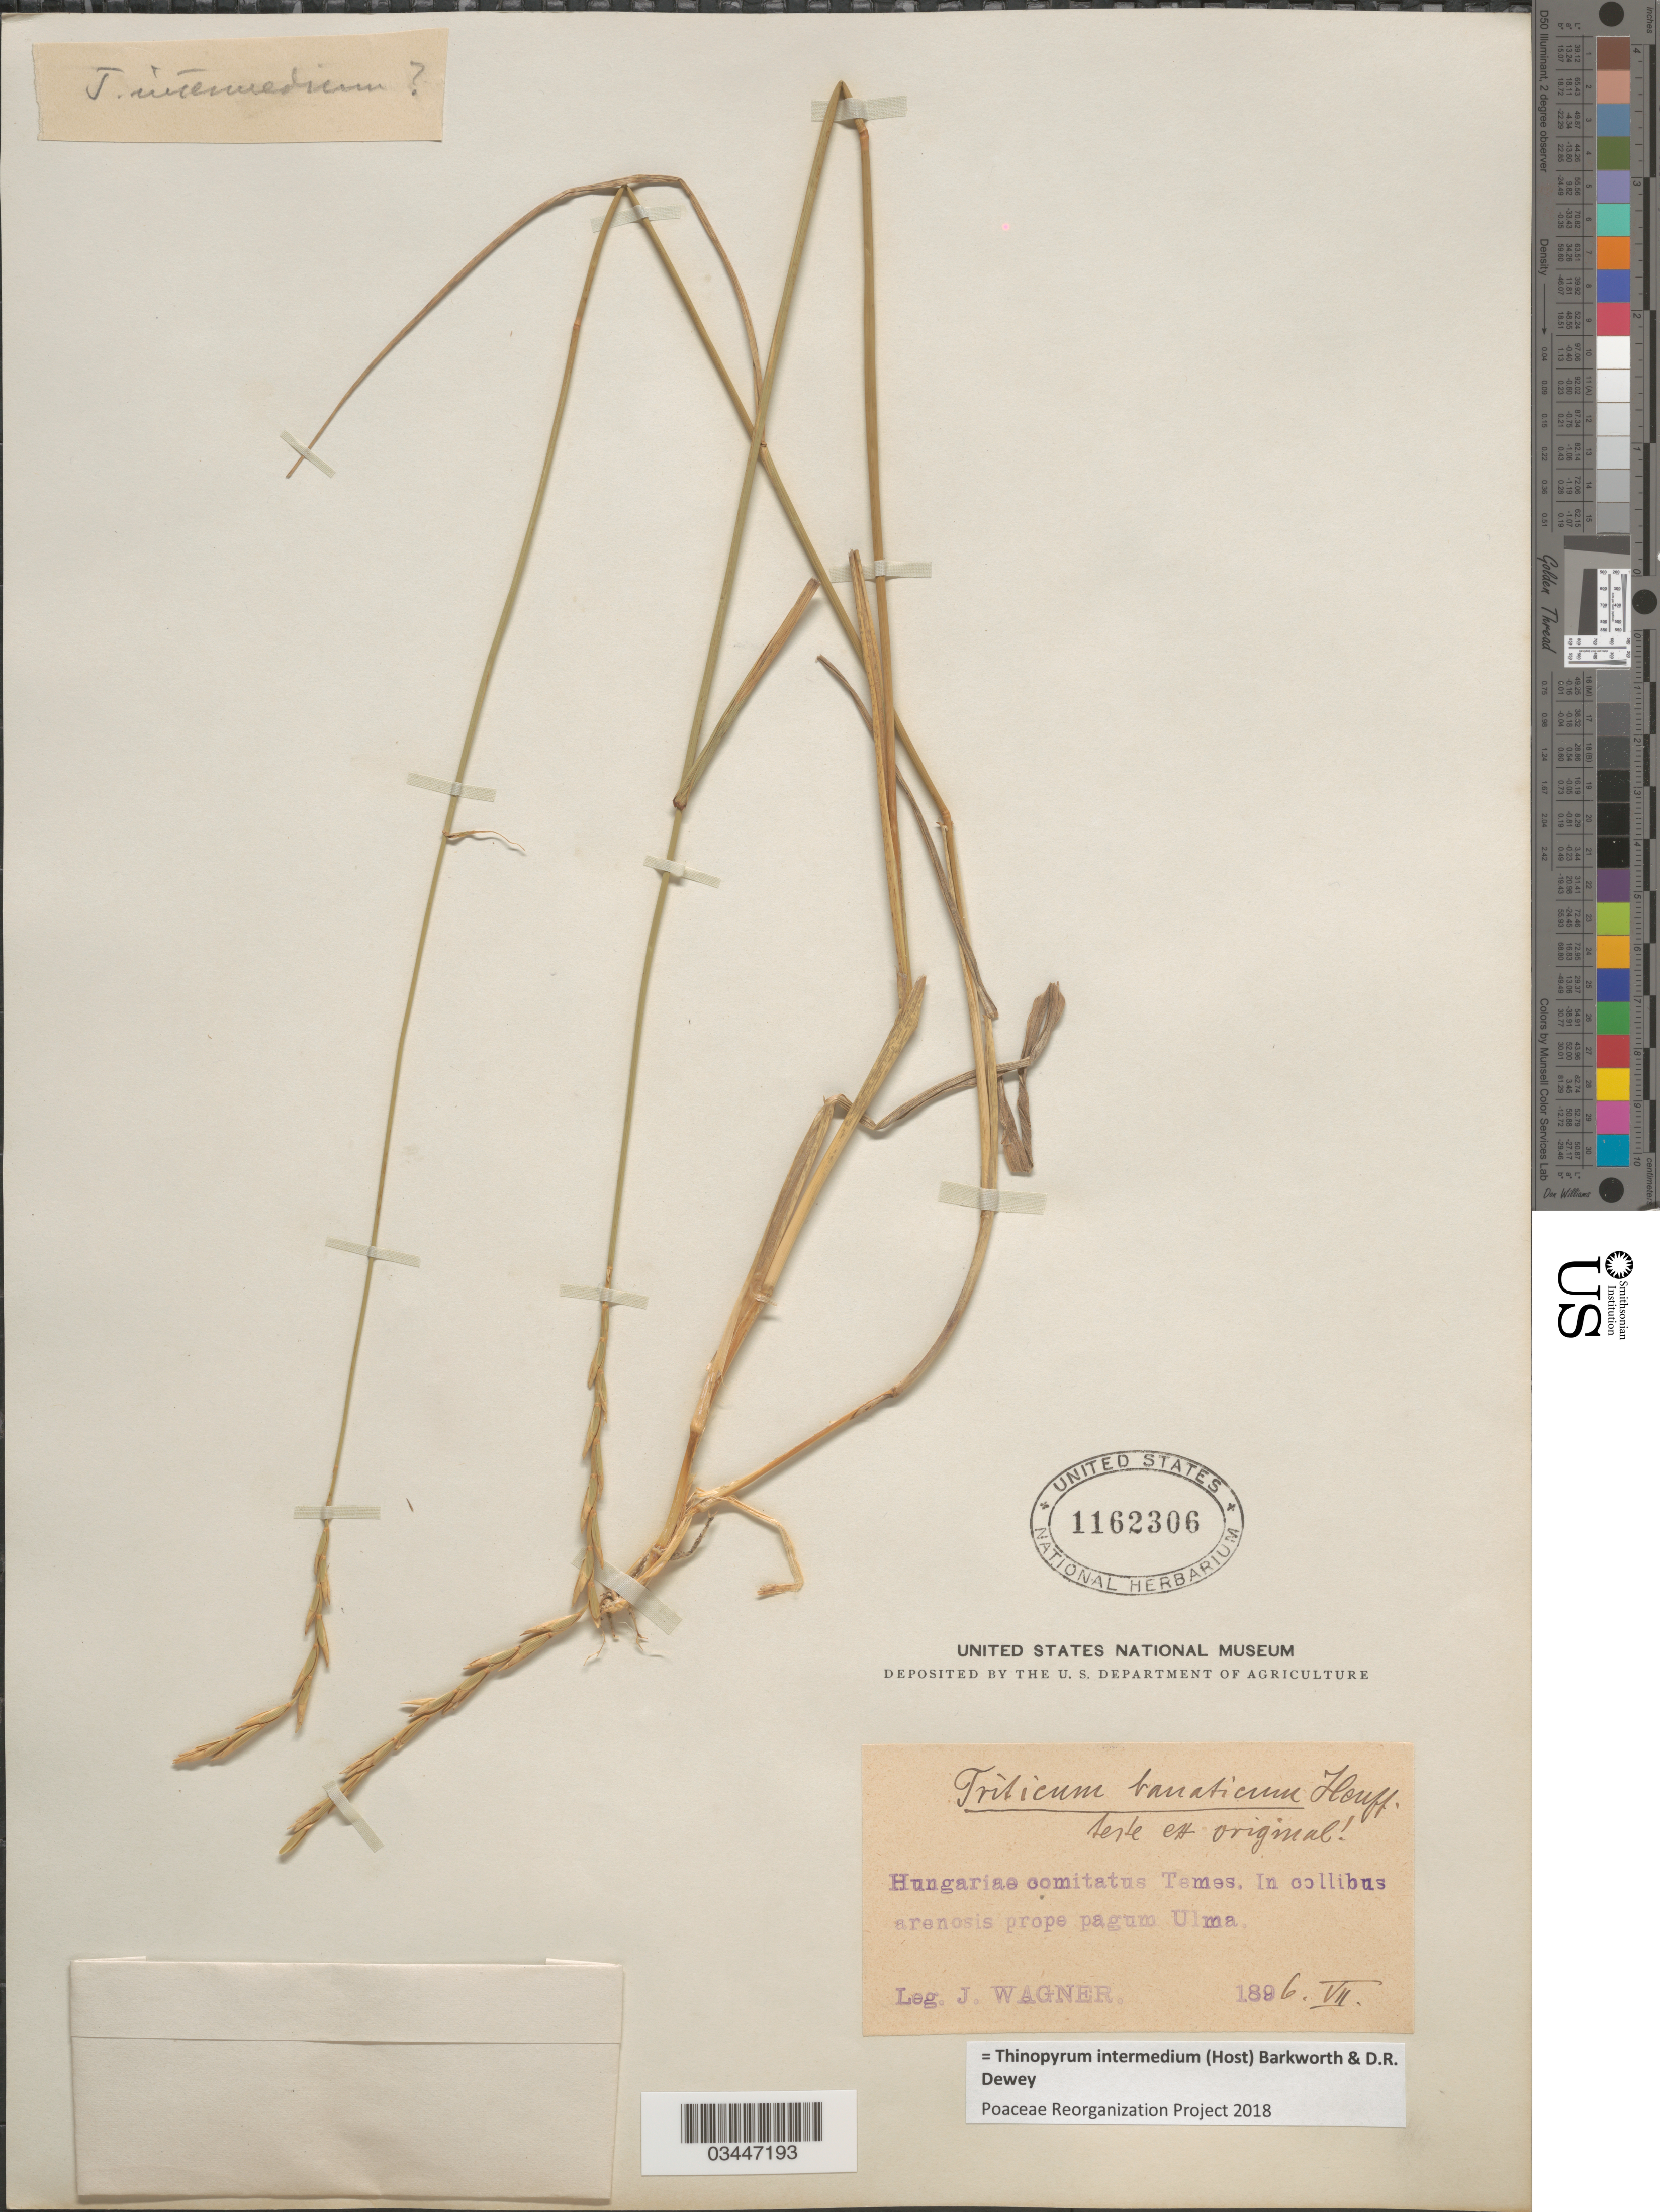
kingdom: Plantae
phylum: Tracheophyta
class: Liliopsida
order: Poales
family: Poaceae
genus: Thinopyrum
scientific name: Thinopyrum intermedium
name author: (Host) Barkworth & Dewey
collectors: J. Wagner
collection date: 1896-07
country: Hungary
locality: Hungariae comitatus Temes. In collibus arenosis prope pagum Ulma.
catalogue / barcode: US 1162306